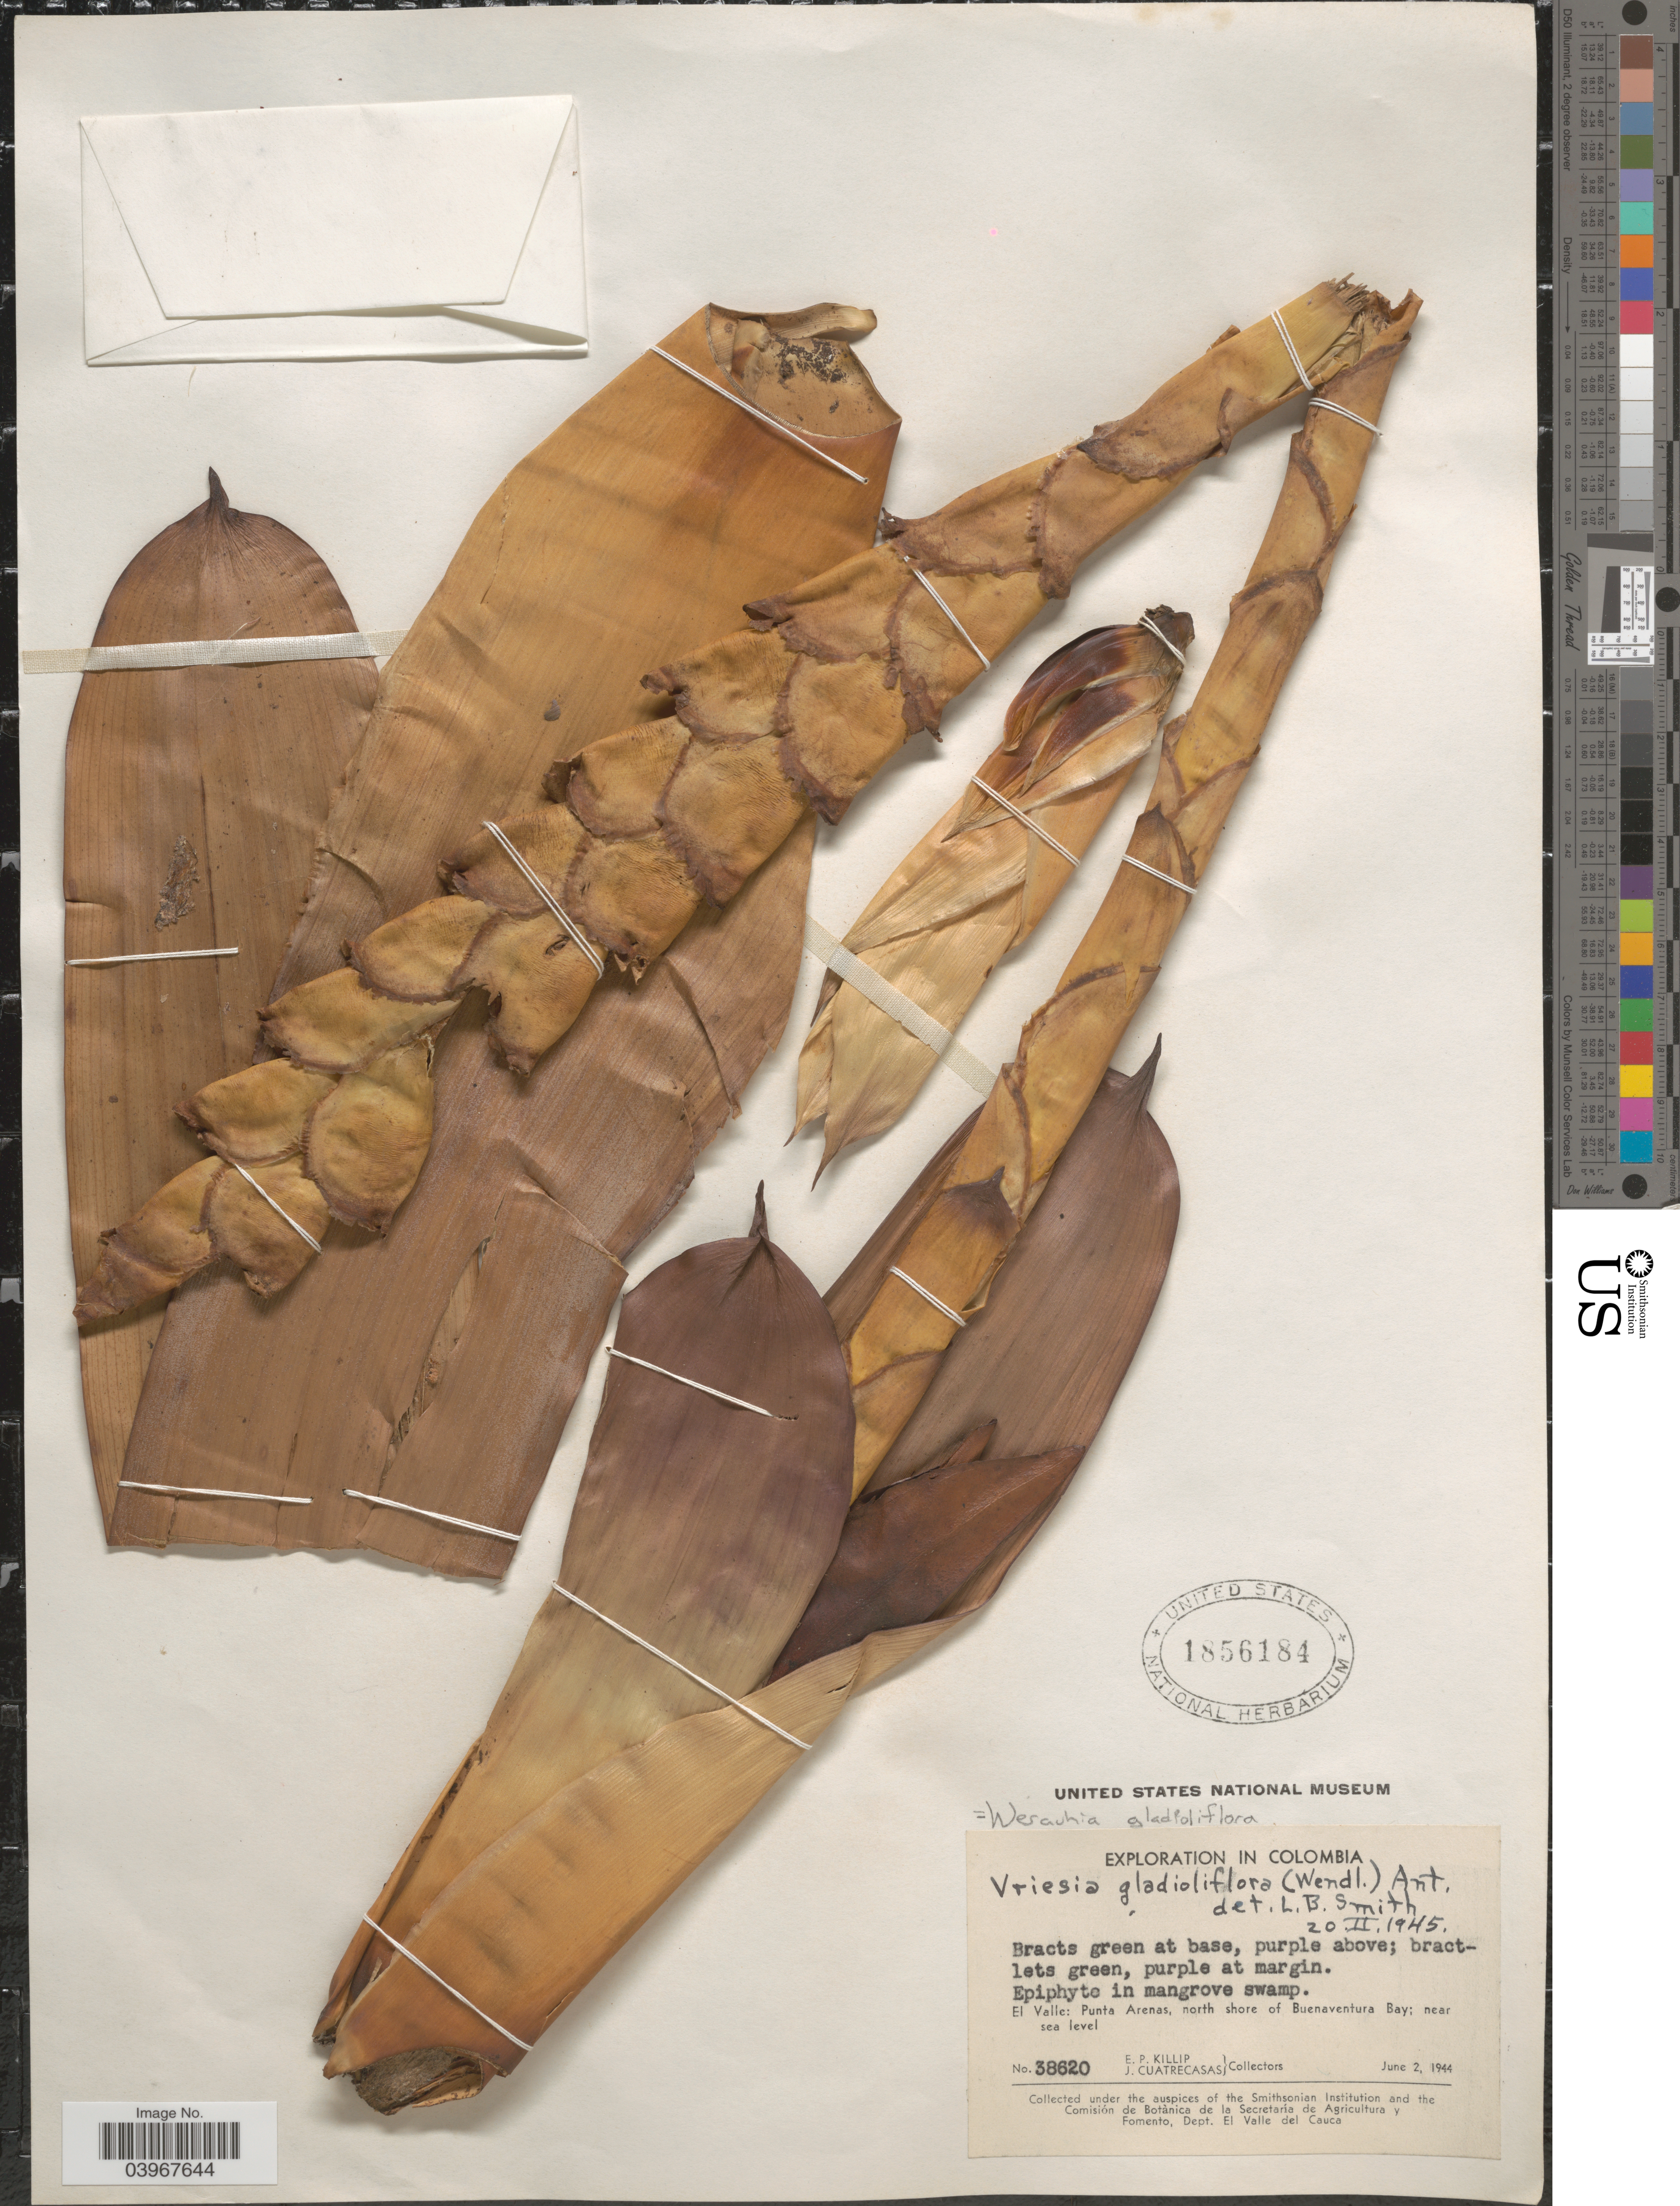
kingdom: Plantae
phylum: Tracheophyta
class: Liliopsida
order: Poales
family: Bromeliaceae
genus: Werauhia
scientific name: Werauhia gladioliflora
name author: (H. Wendl.) J.R. Grant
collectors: E. P. Killip & J. Cuatrecasas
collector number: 38620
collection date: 1944-06-02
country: Colombia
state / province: Valle del Cauca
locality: El Valle: Punta Arenas, north shore of Buenaventura Bay.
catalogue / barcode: US 1856184